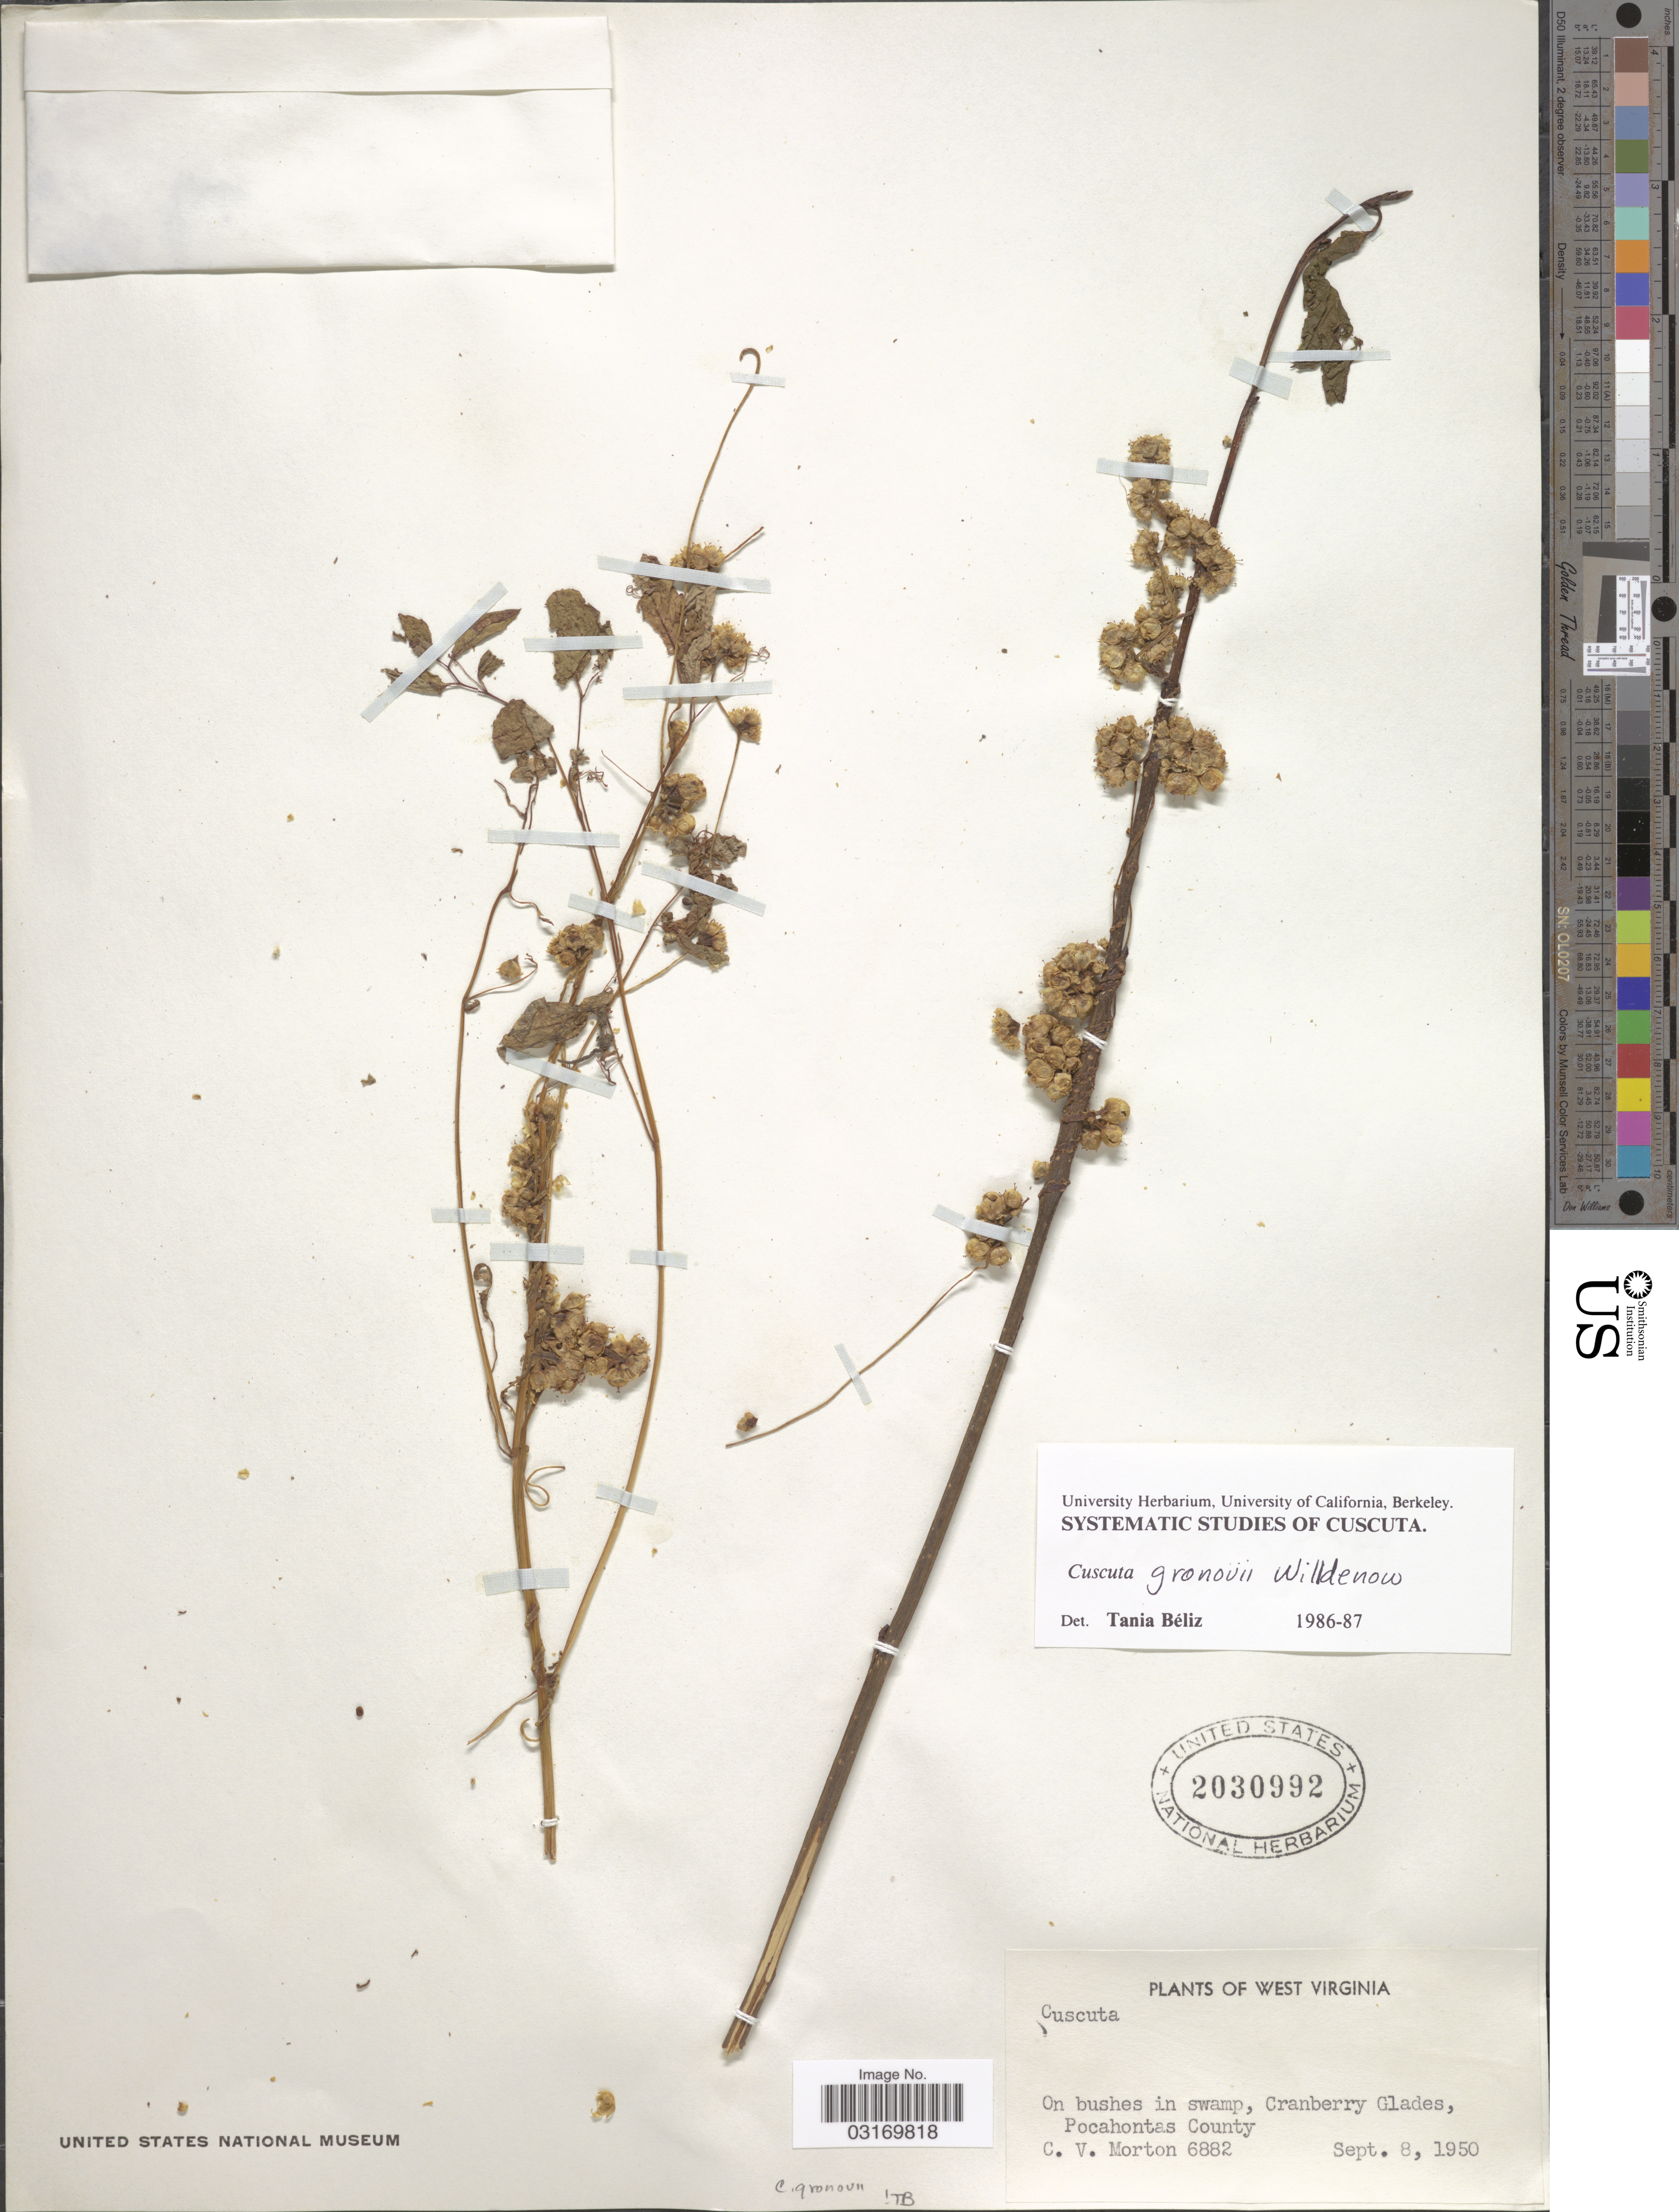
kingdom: Plantae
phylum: Tracheophyta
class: Magnoliopsida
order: Solanales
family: Convolvulaceae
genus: Cuscuta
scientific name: Cuscuta gronovii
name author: Willd. ex Schult.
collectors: C. V. Morton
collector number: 6882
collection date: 1950-09-08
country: United States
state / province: West Virginia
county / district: Pocahontas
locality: On bushes in swamp, Cranberry Glades, Pocahontas County.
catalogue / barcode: US 2030992